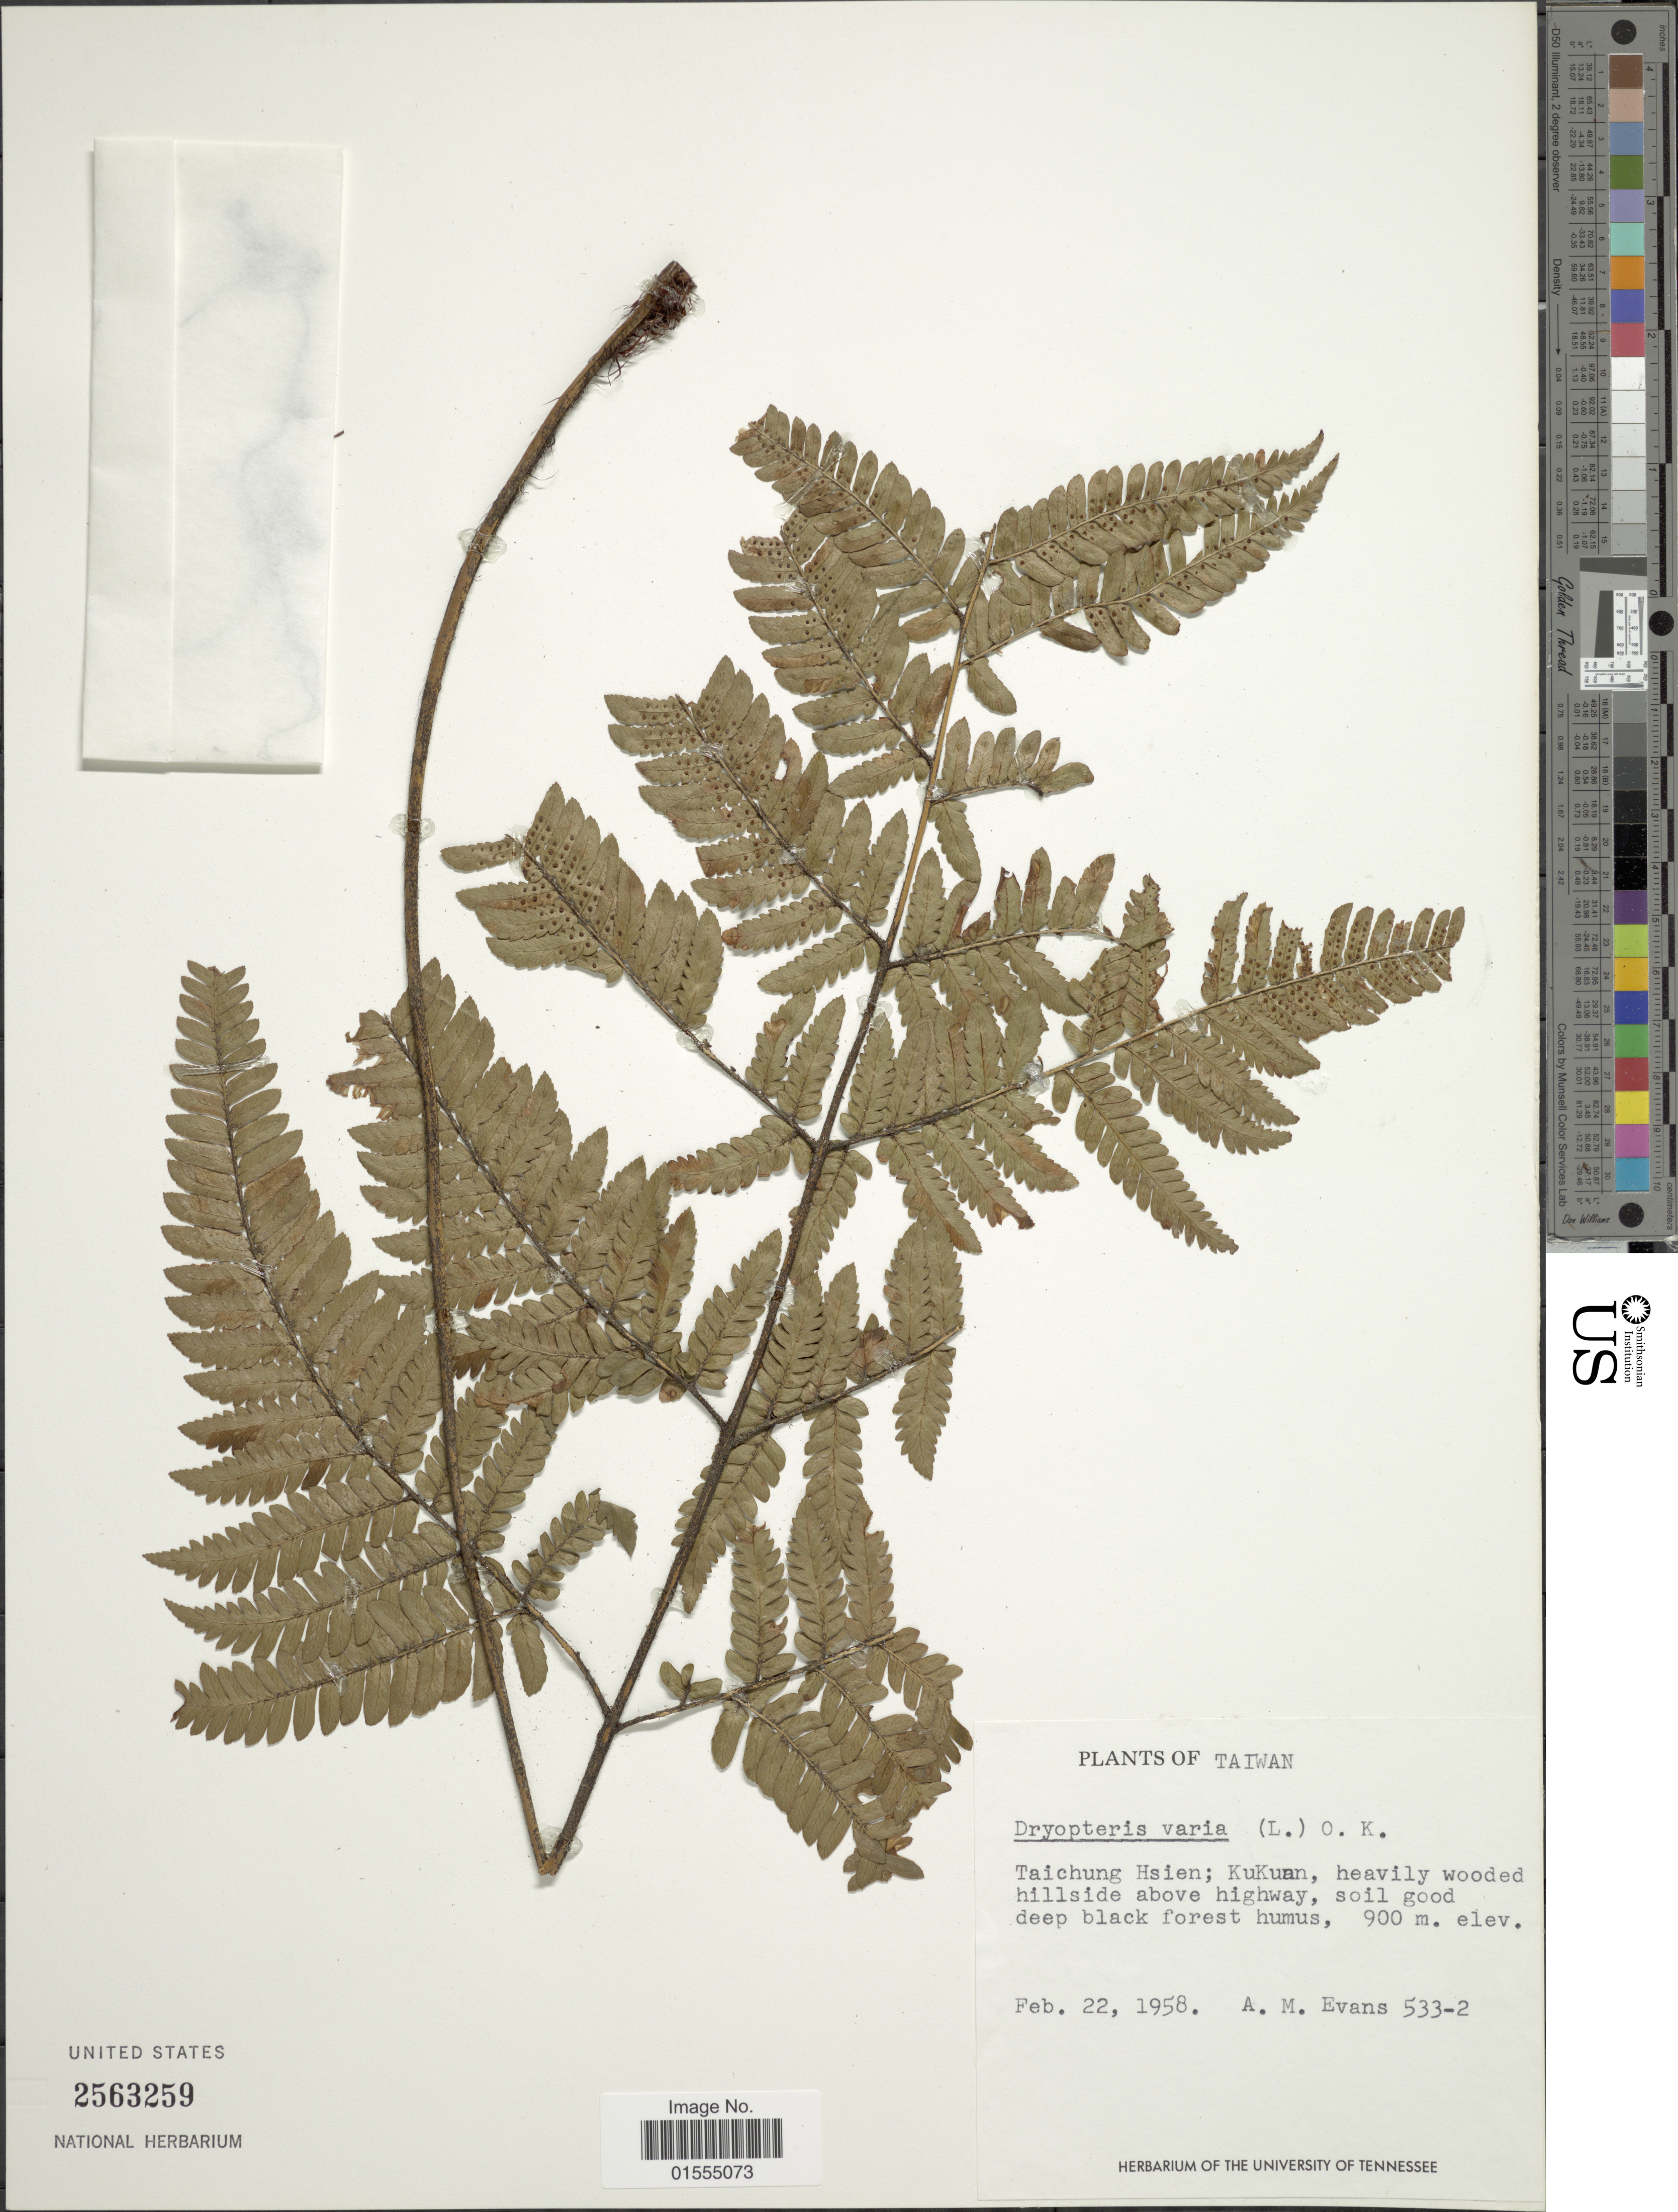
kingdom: Plantae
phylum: Tracheophyta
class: Polypodiopsida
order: Polypodiales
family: Dryopteridaceae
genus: Dryopteris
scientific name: Dryopteris varia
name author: (L.) Kuntze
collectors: A. M. Evans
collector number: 533-2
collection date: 1958-02-22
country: Taiwan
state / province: Taichung City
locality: Taiwan, Taichung Hsien; Kukuan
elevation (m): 900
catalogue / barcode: US 2563259